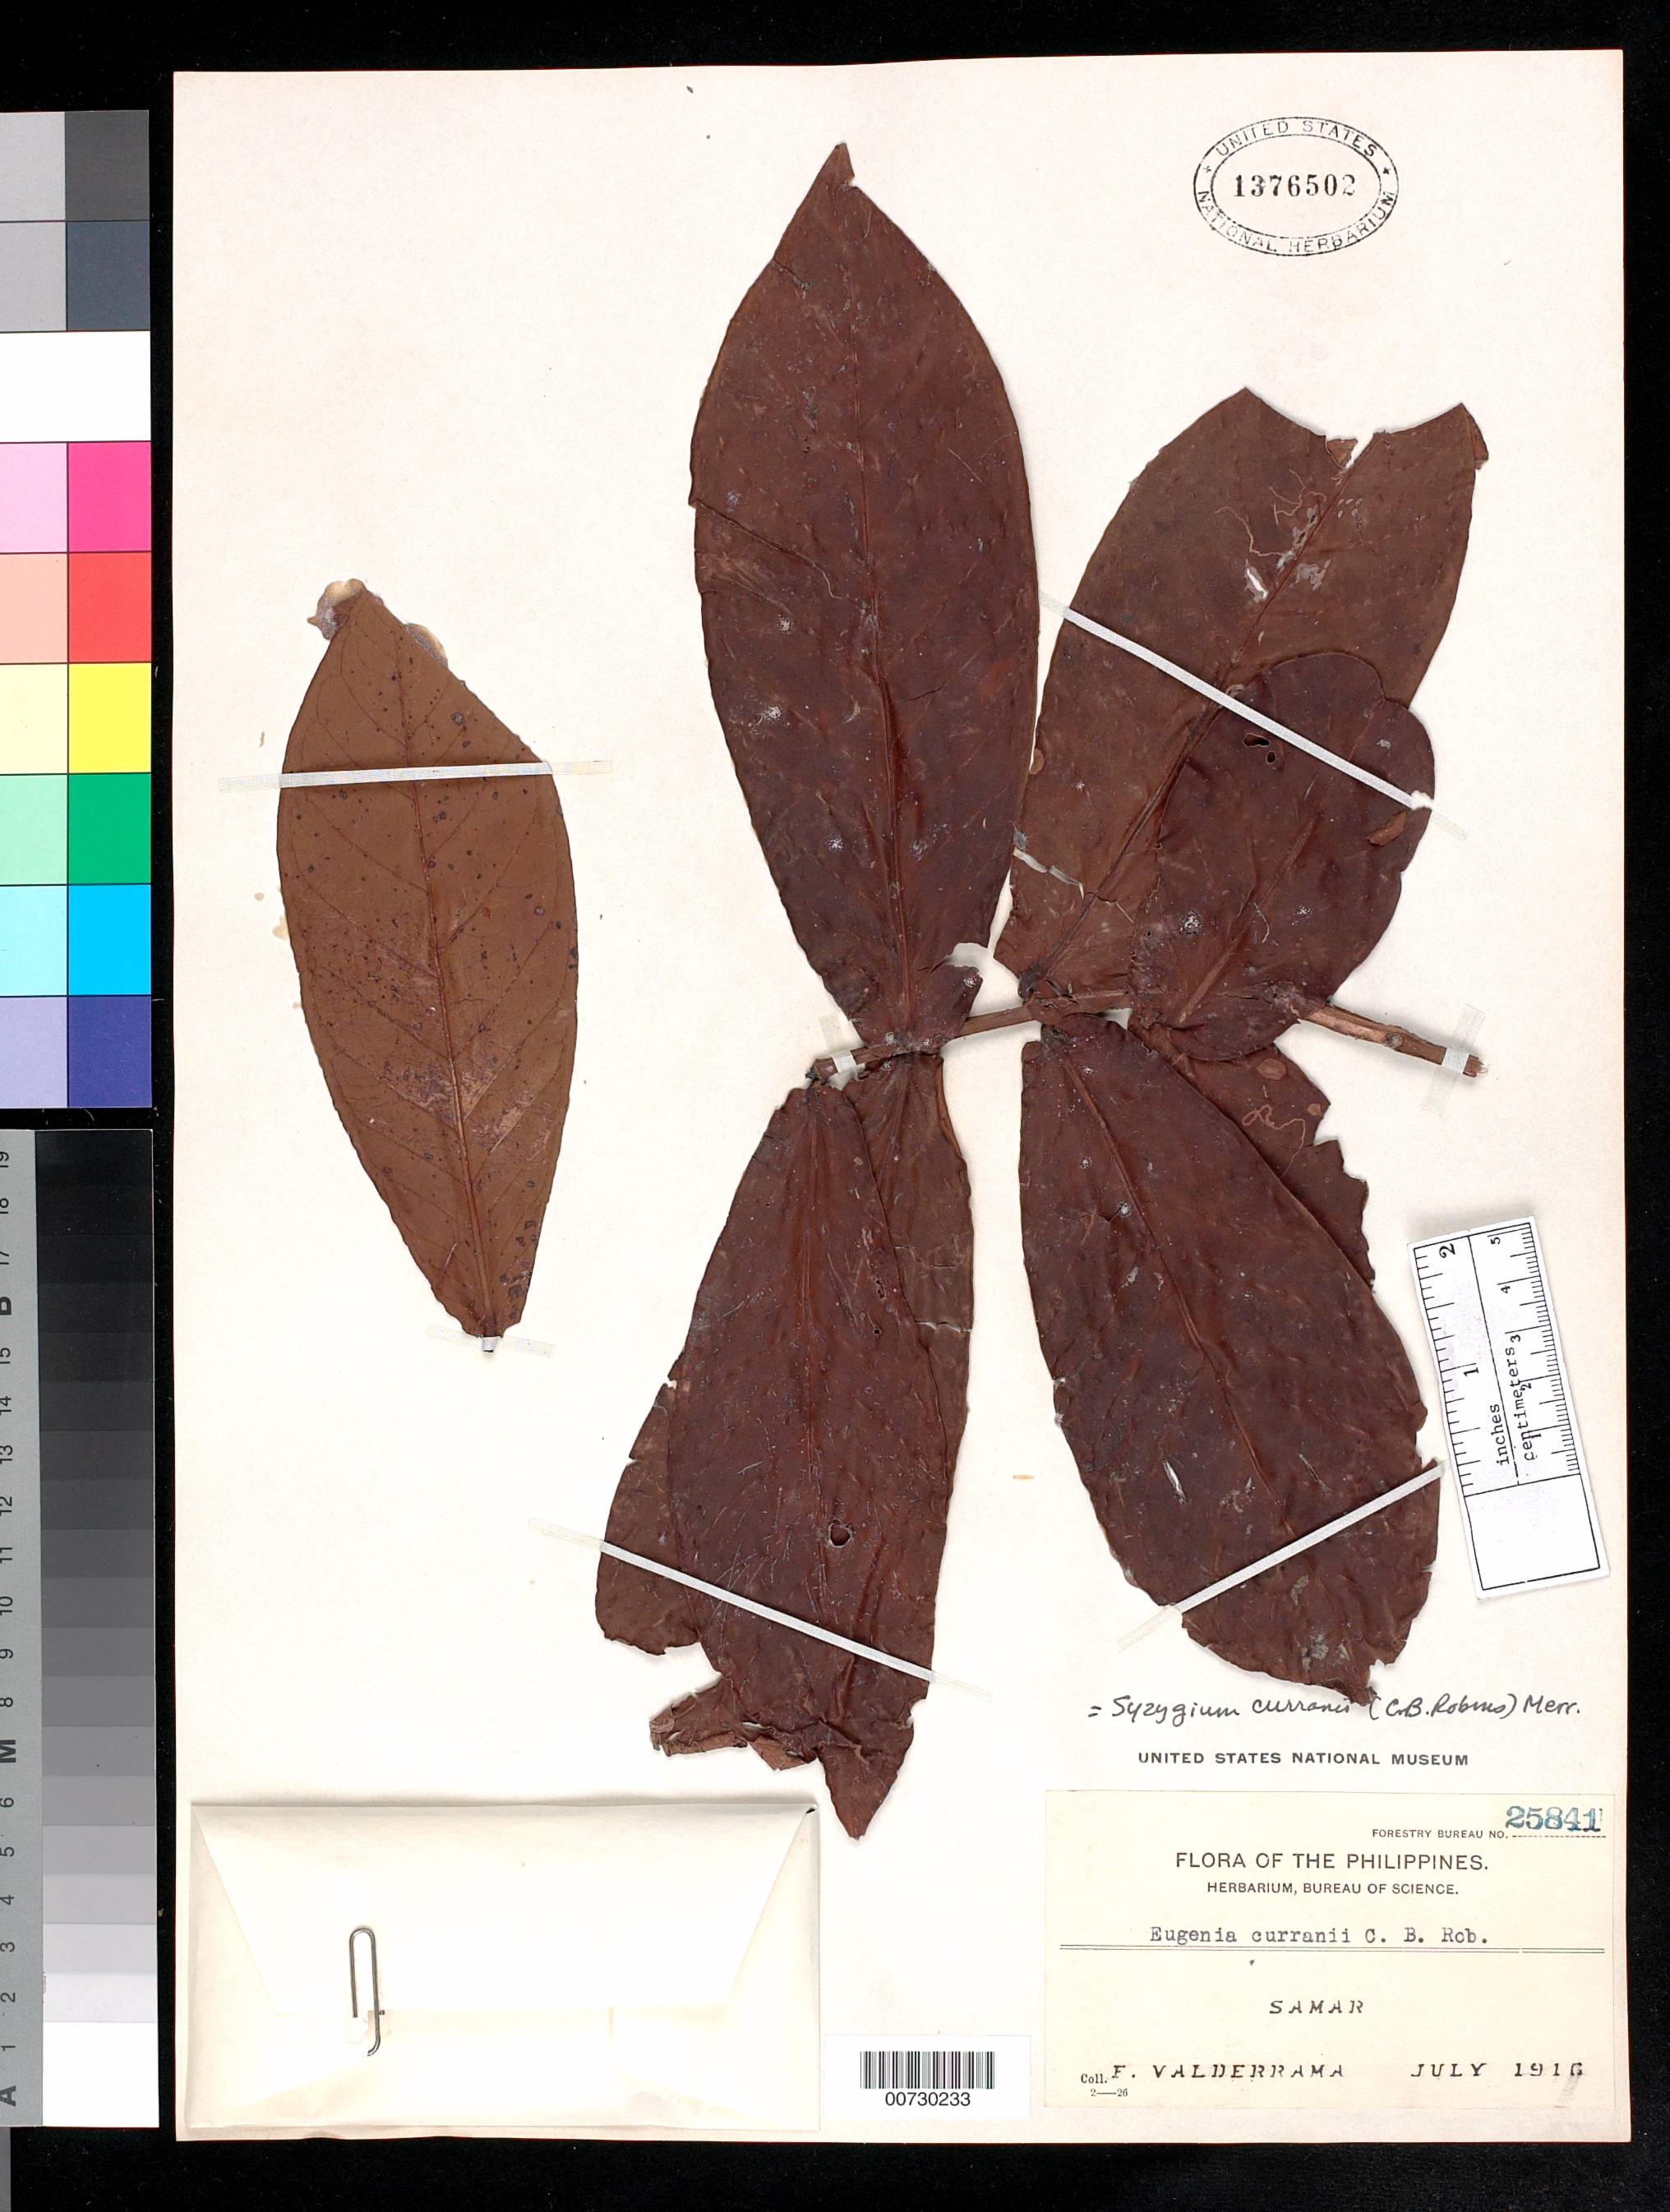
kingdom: Plantae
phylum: Tracheophyta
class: Magnoliopsida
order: Myrtales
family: Myrtaceae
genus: Syzygium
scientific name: Syzygium curranii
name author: (C.B. Rob.) Merr.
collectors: F. Valderrama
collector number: For. Bur. 25841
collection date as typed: Jul 1916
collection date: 1916-07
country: Philippines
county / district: Samar Island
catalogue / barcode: US 25841